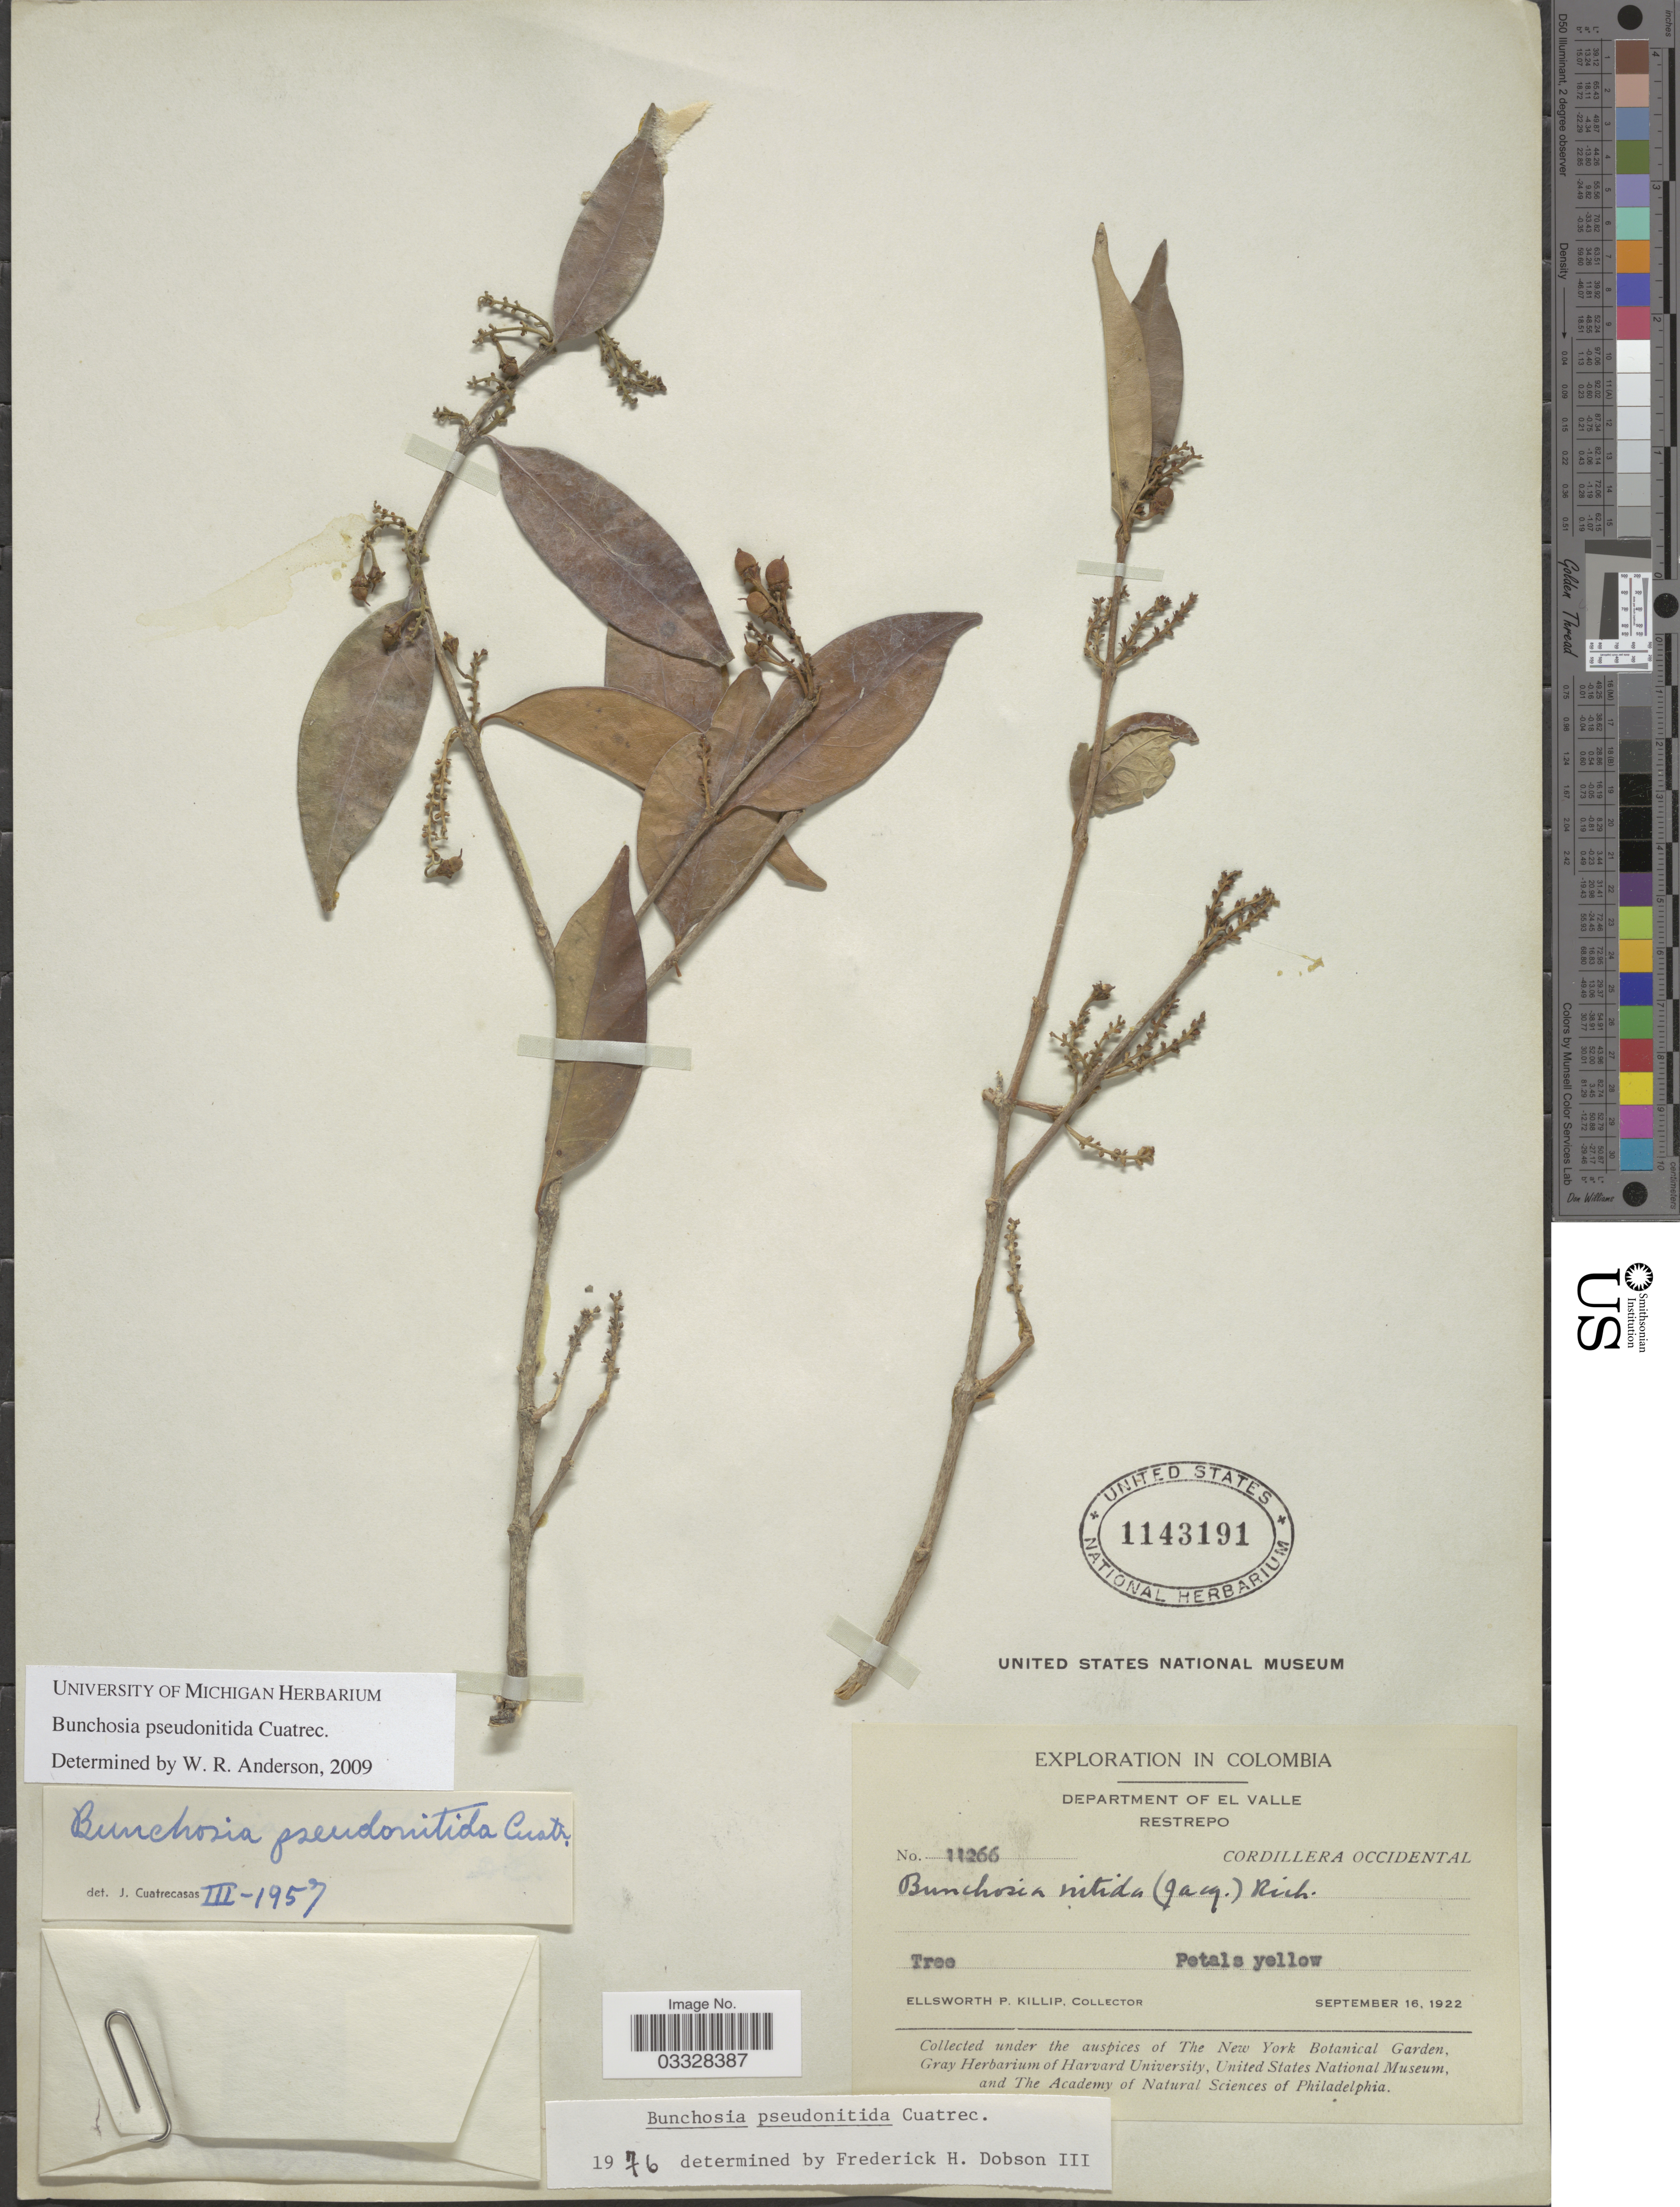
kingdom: Plantae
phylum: Tracheophyta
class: Magnoliopsida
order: Malpighiales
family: Malpighiaceae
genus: Bunchosia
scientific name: Bunchosia pseudonitida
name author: Cuatrec.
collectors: E. P. Killip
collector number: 11266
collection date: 1922-09-16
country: Colombia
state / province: Valle del Cauca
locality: Department of El Valle, Restrepo. Cordillera Occidental.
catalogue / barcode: US 1143191